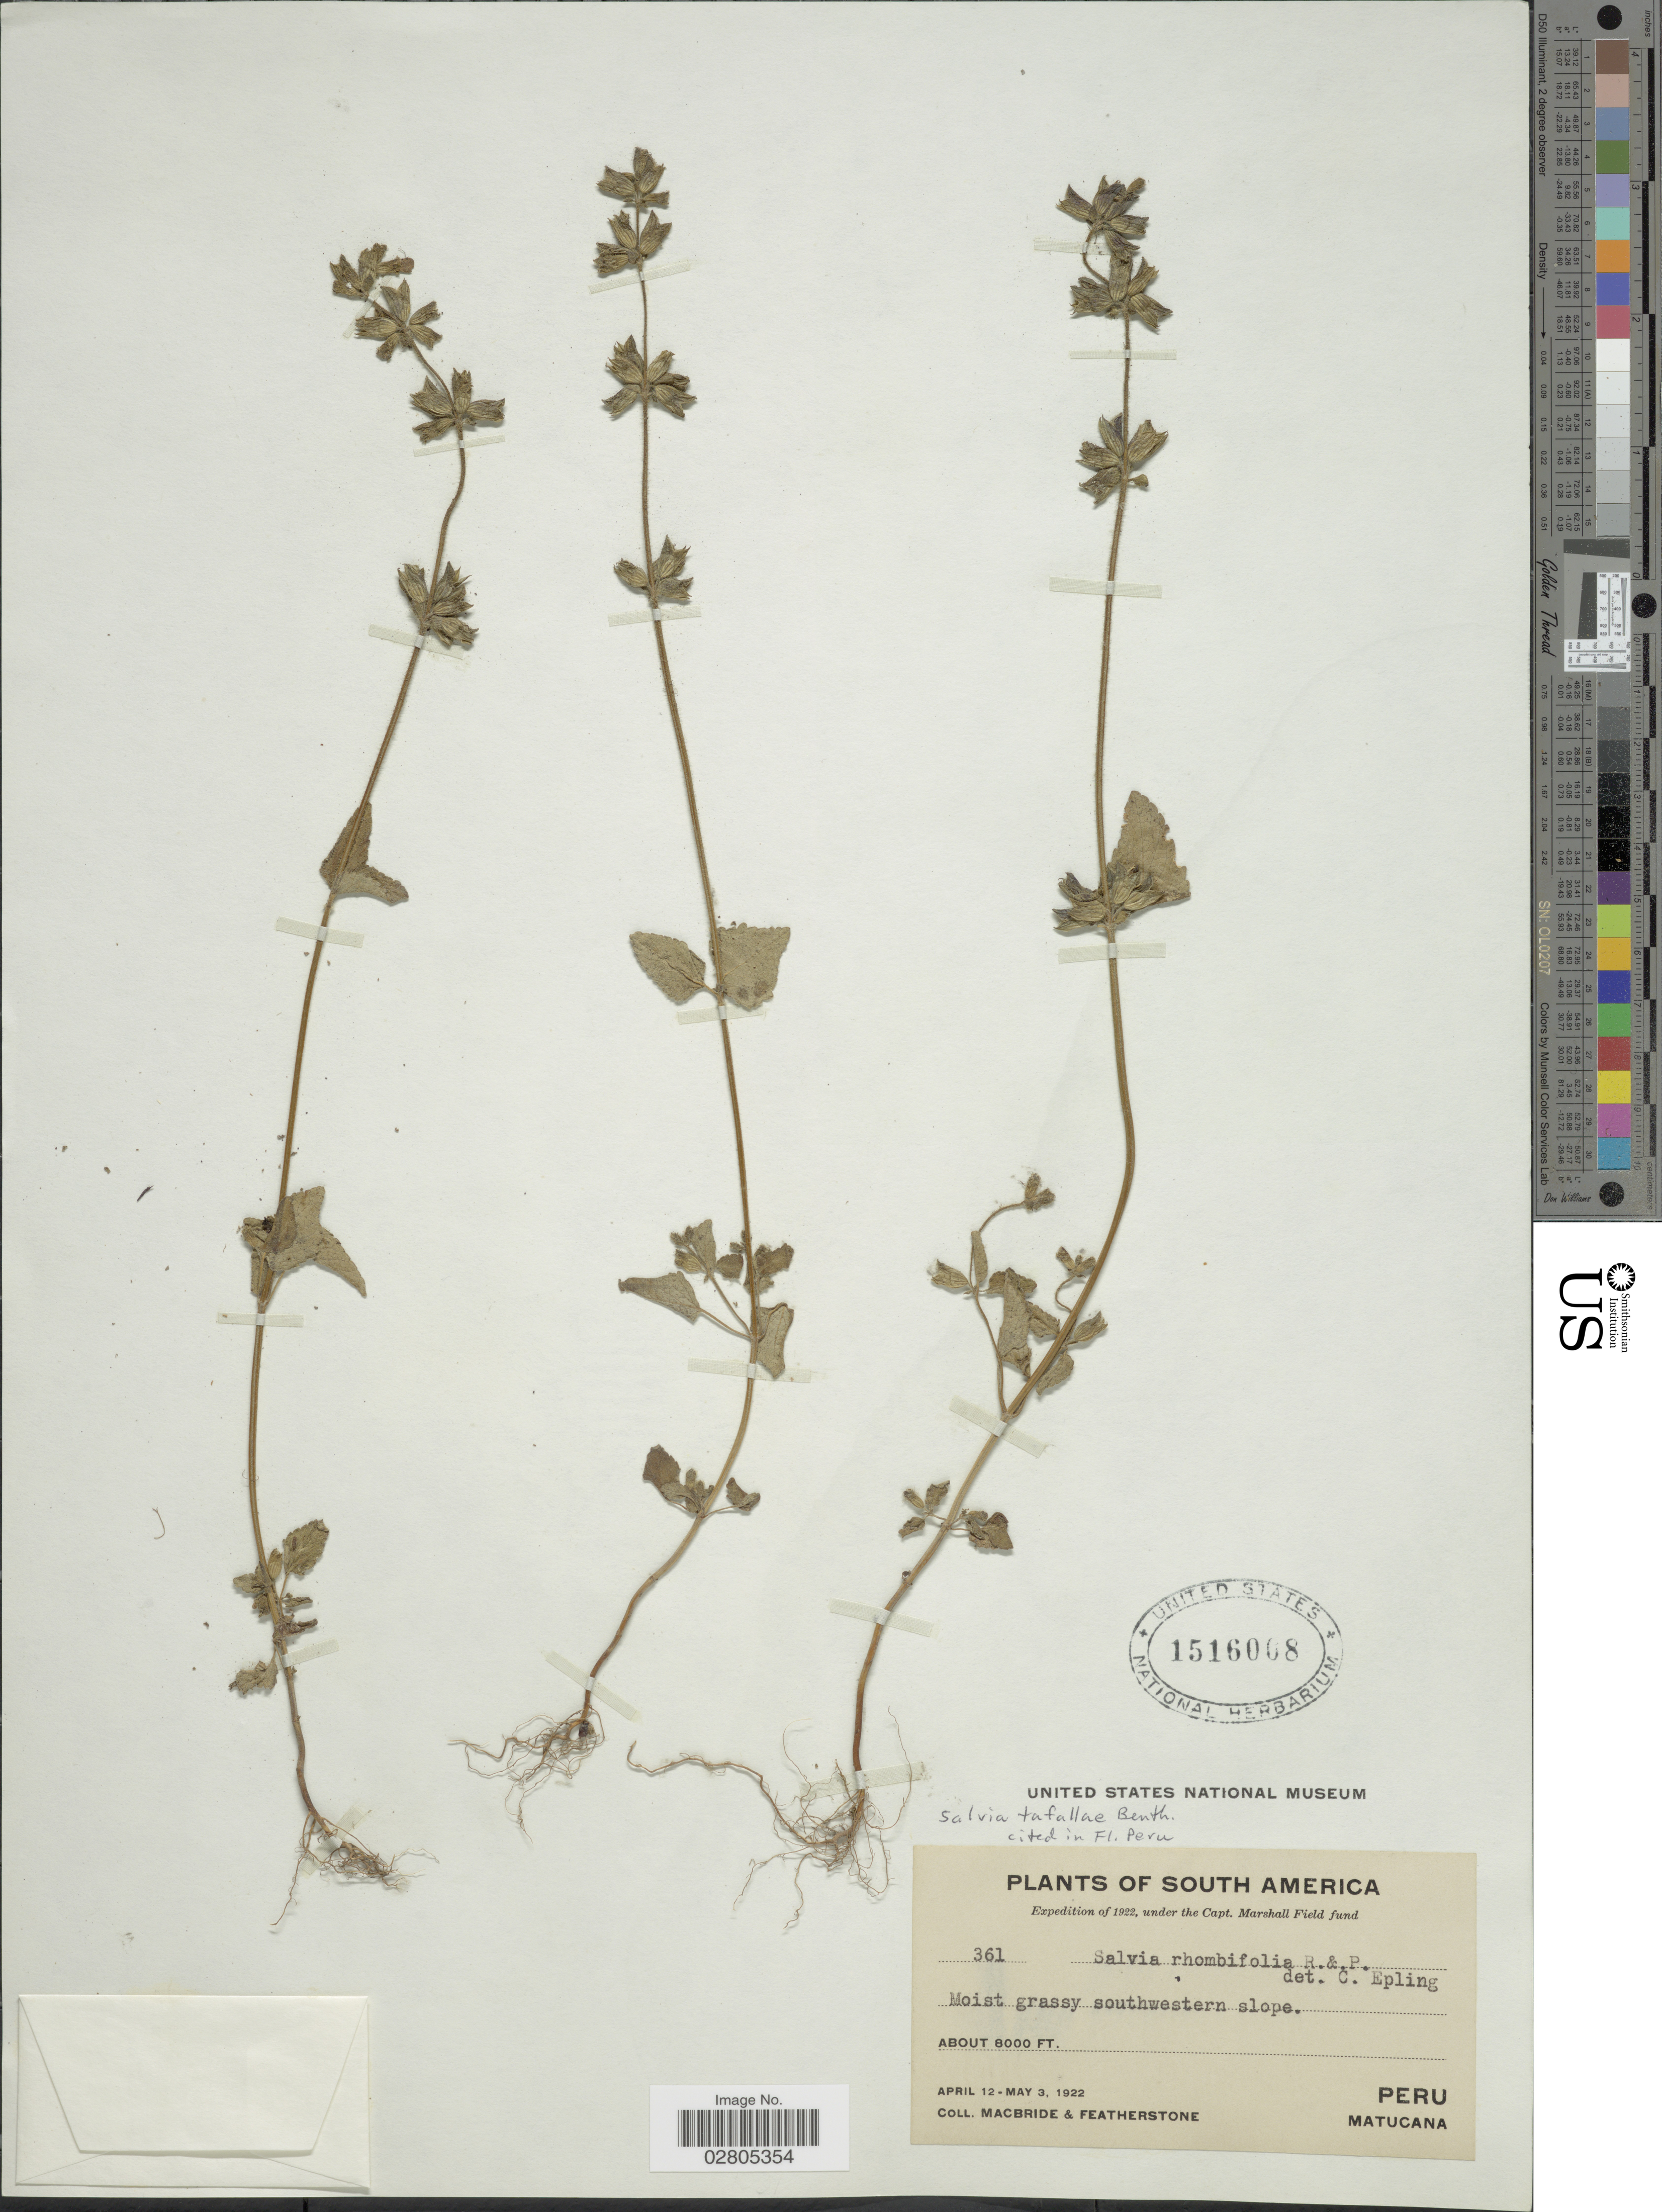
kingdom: Plantae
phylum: Tracheophyta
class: Magnoliopsida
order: Lamiales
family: Lamiaceae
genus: Salvia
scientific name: Salvia tafallae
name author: Benth.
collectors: Macbride, -- & -. Featherstone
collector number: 361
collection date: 1922-04-12/1922-05-03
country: Peru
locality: Moist grassy southwestern slope, Matucana.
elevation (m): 2438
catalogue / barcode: US 1516008